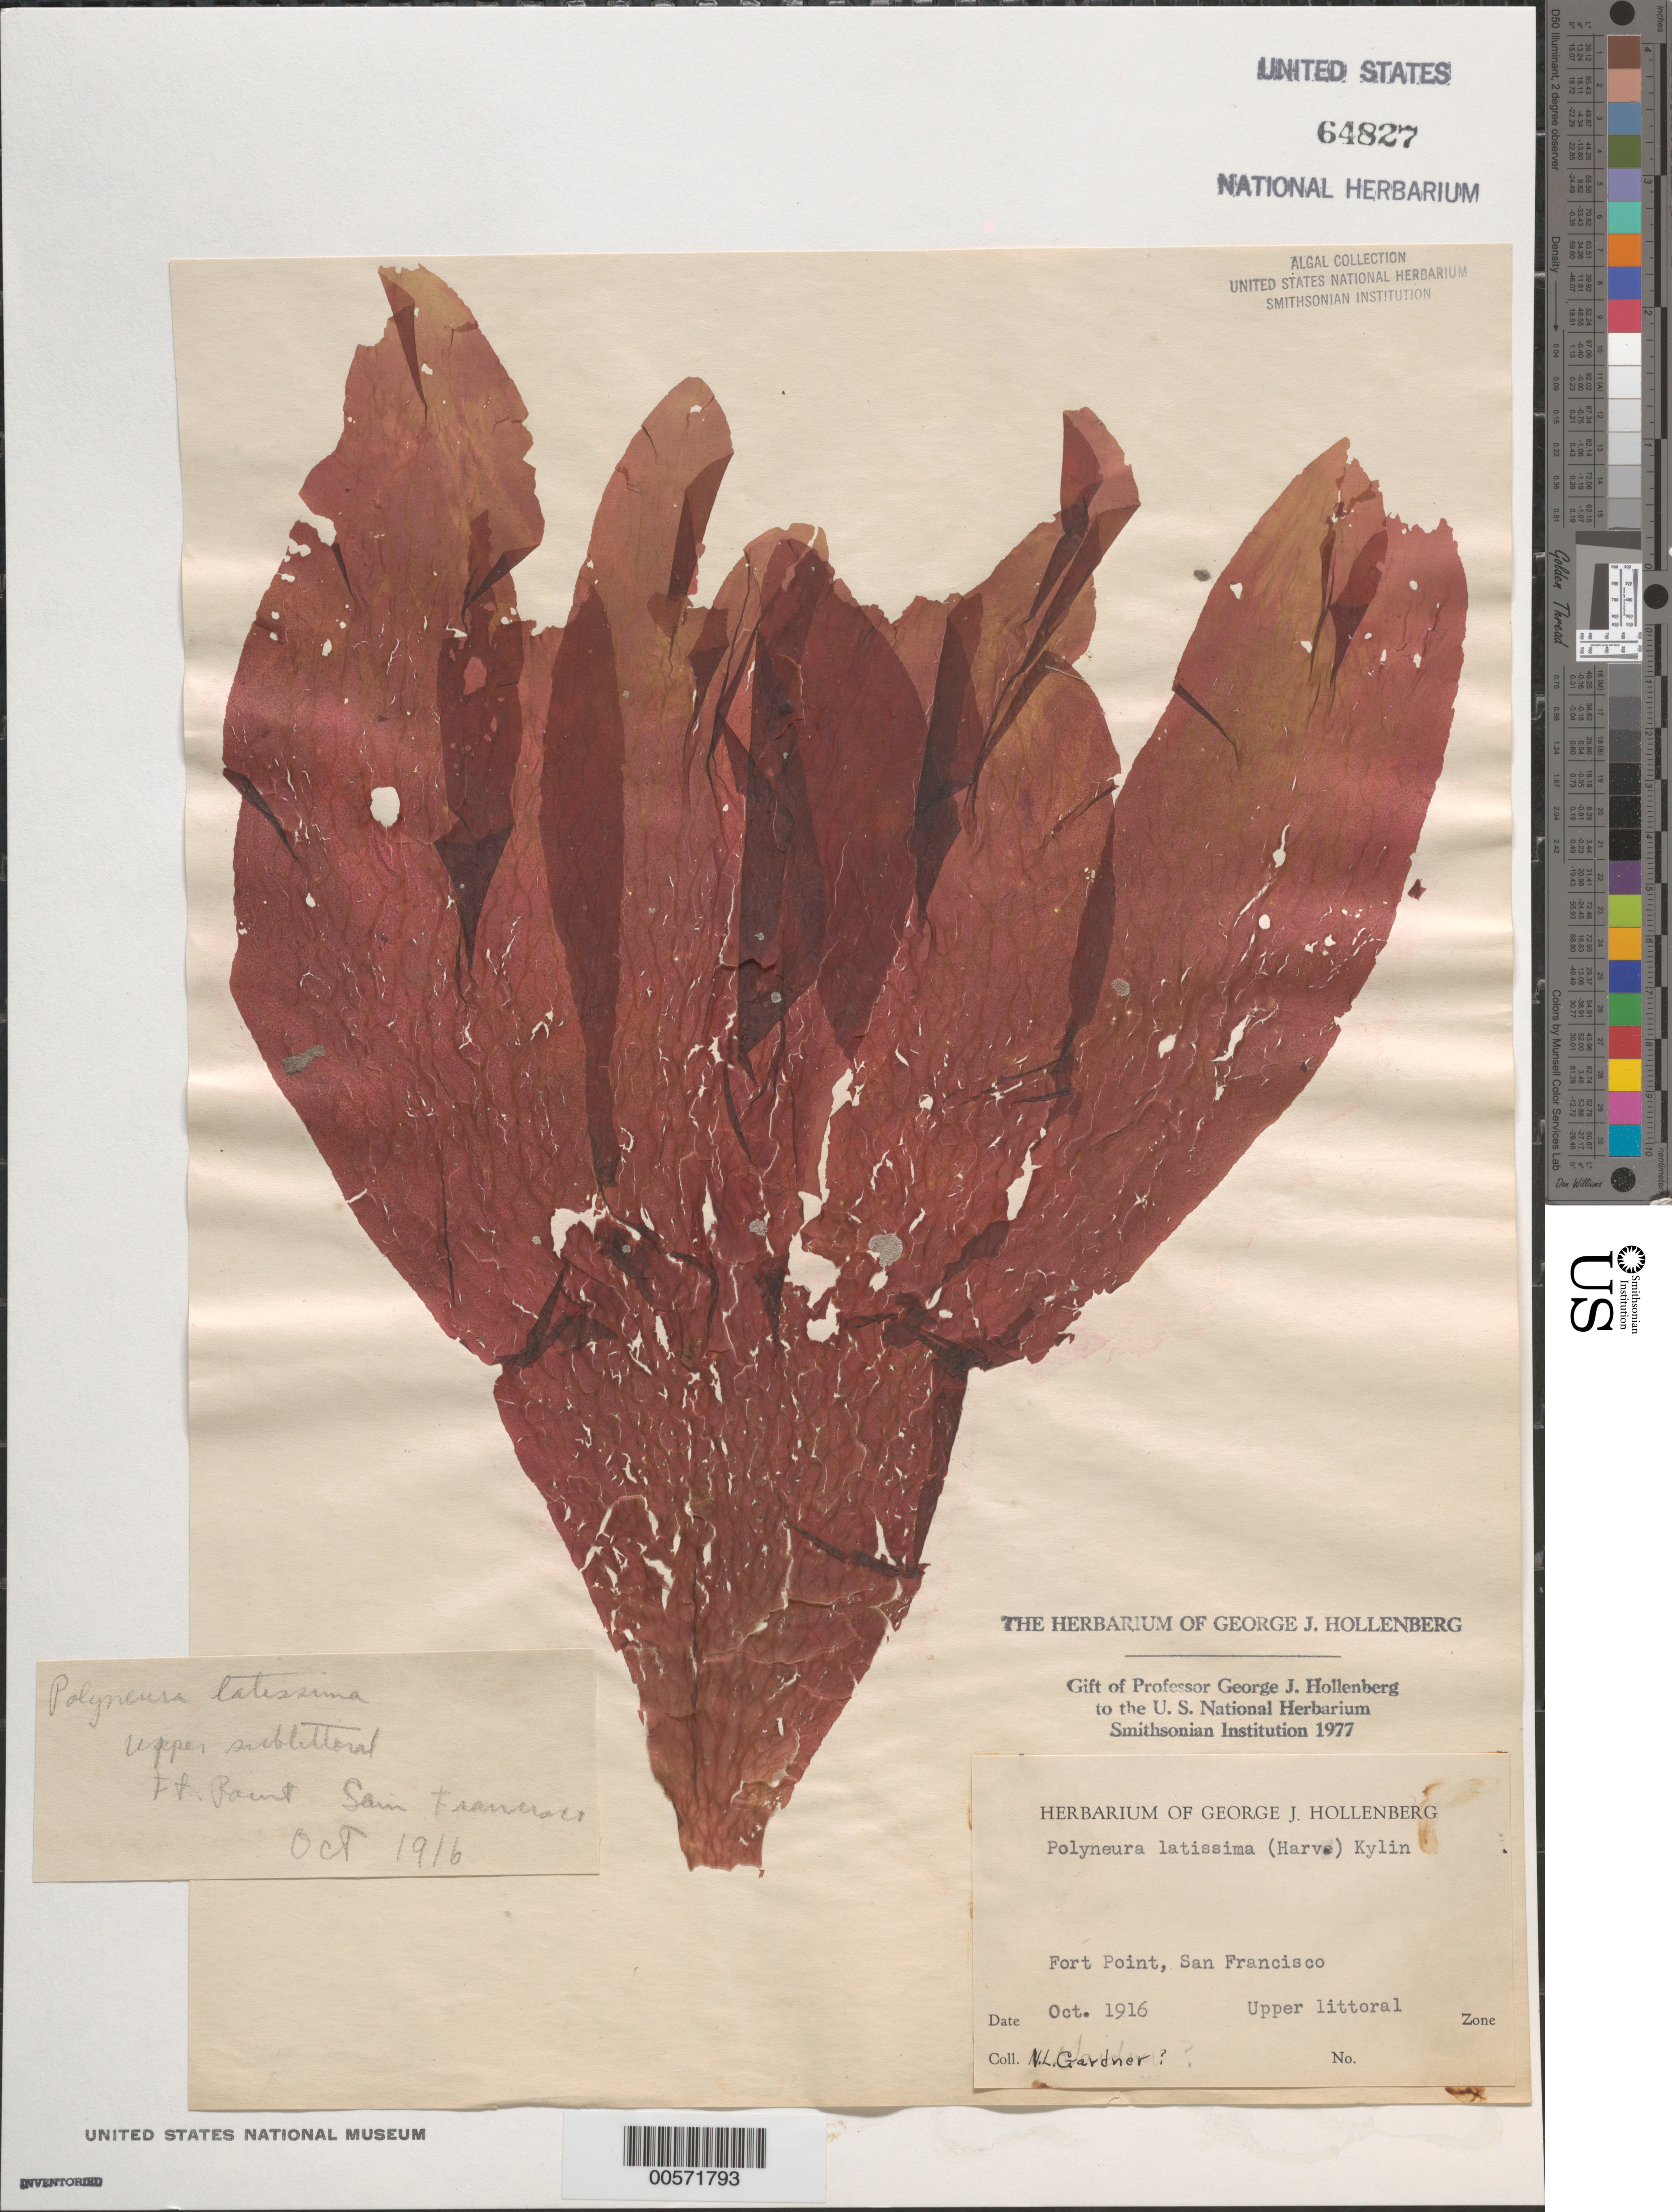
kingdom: Plantae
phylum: Rhodophyta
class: Florideophyceae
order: Ceramiales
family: Delesseriaceae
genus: Polyneura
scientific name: Polyneura latissima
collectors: N. Gardner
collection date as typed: Oct 1916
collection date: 1916-10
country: United States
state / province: California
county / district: San Francisco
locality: San Francisco, Fort Point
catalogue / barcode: US 64827